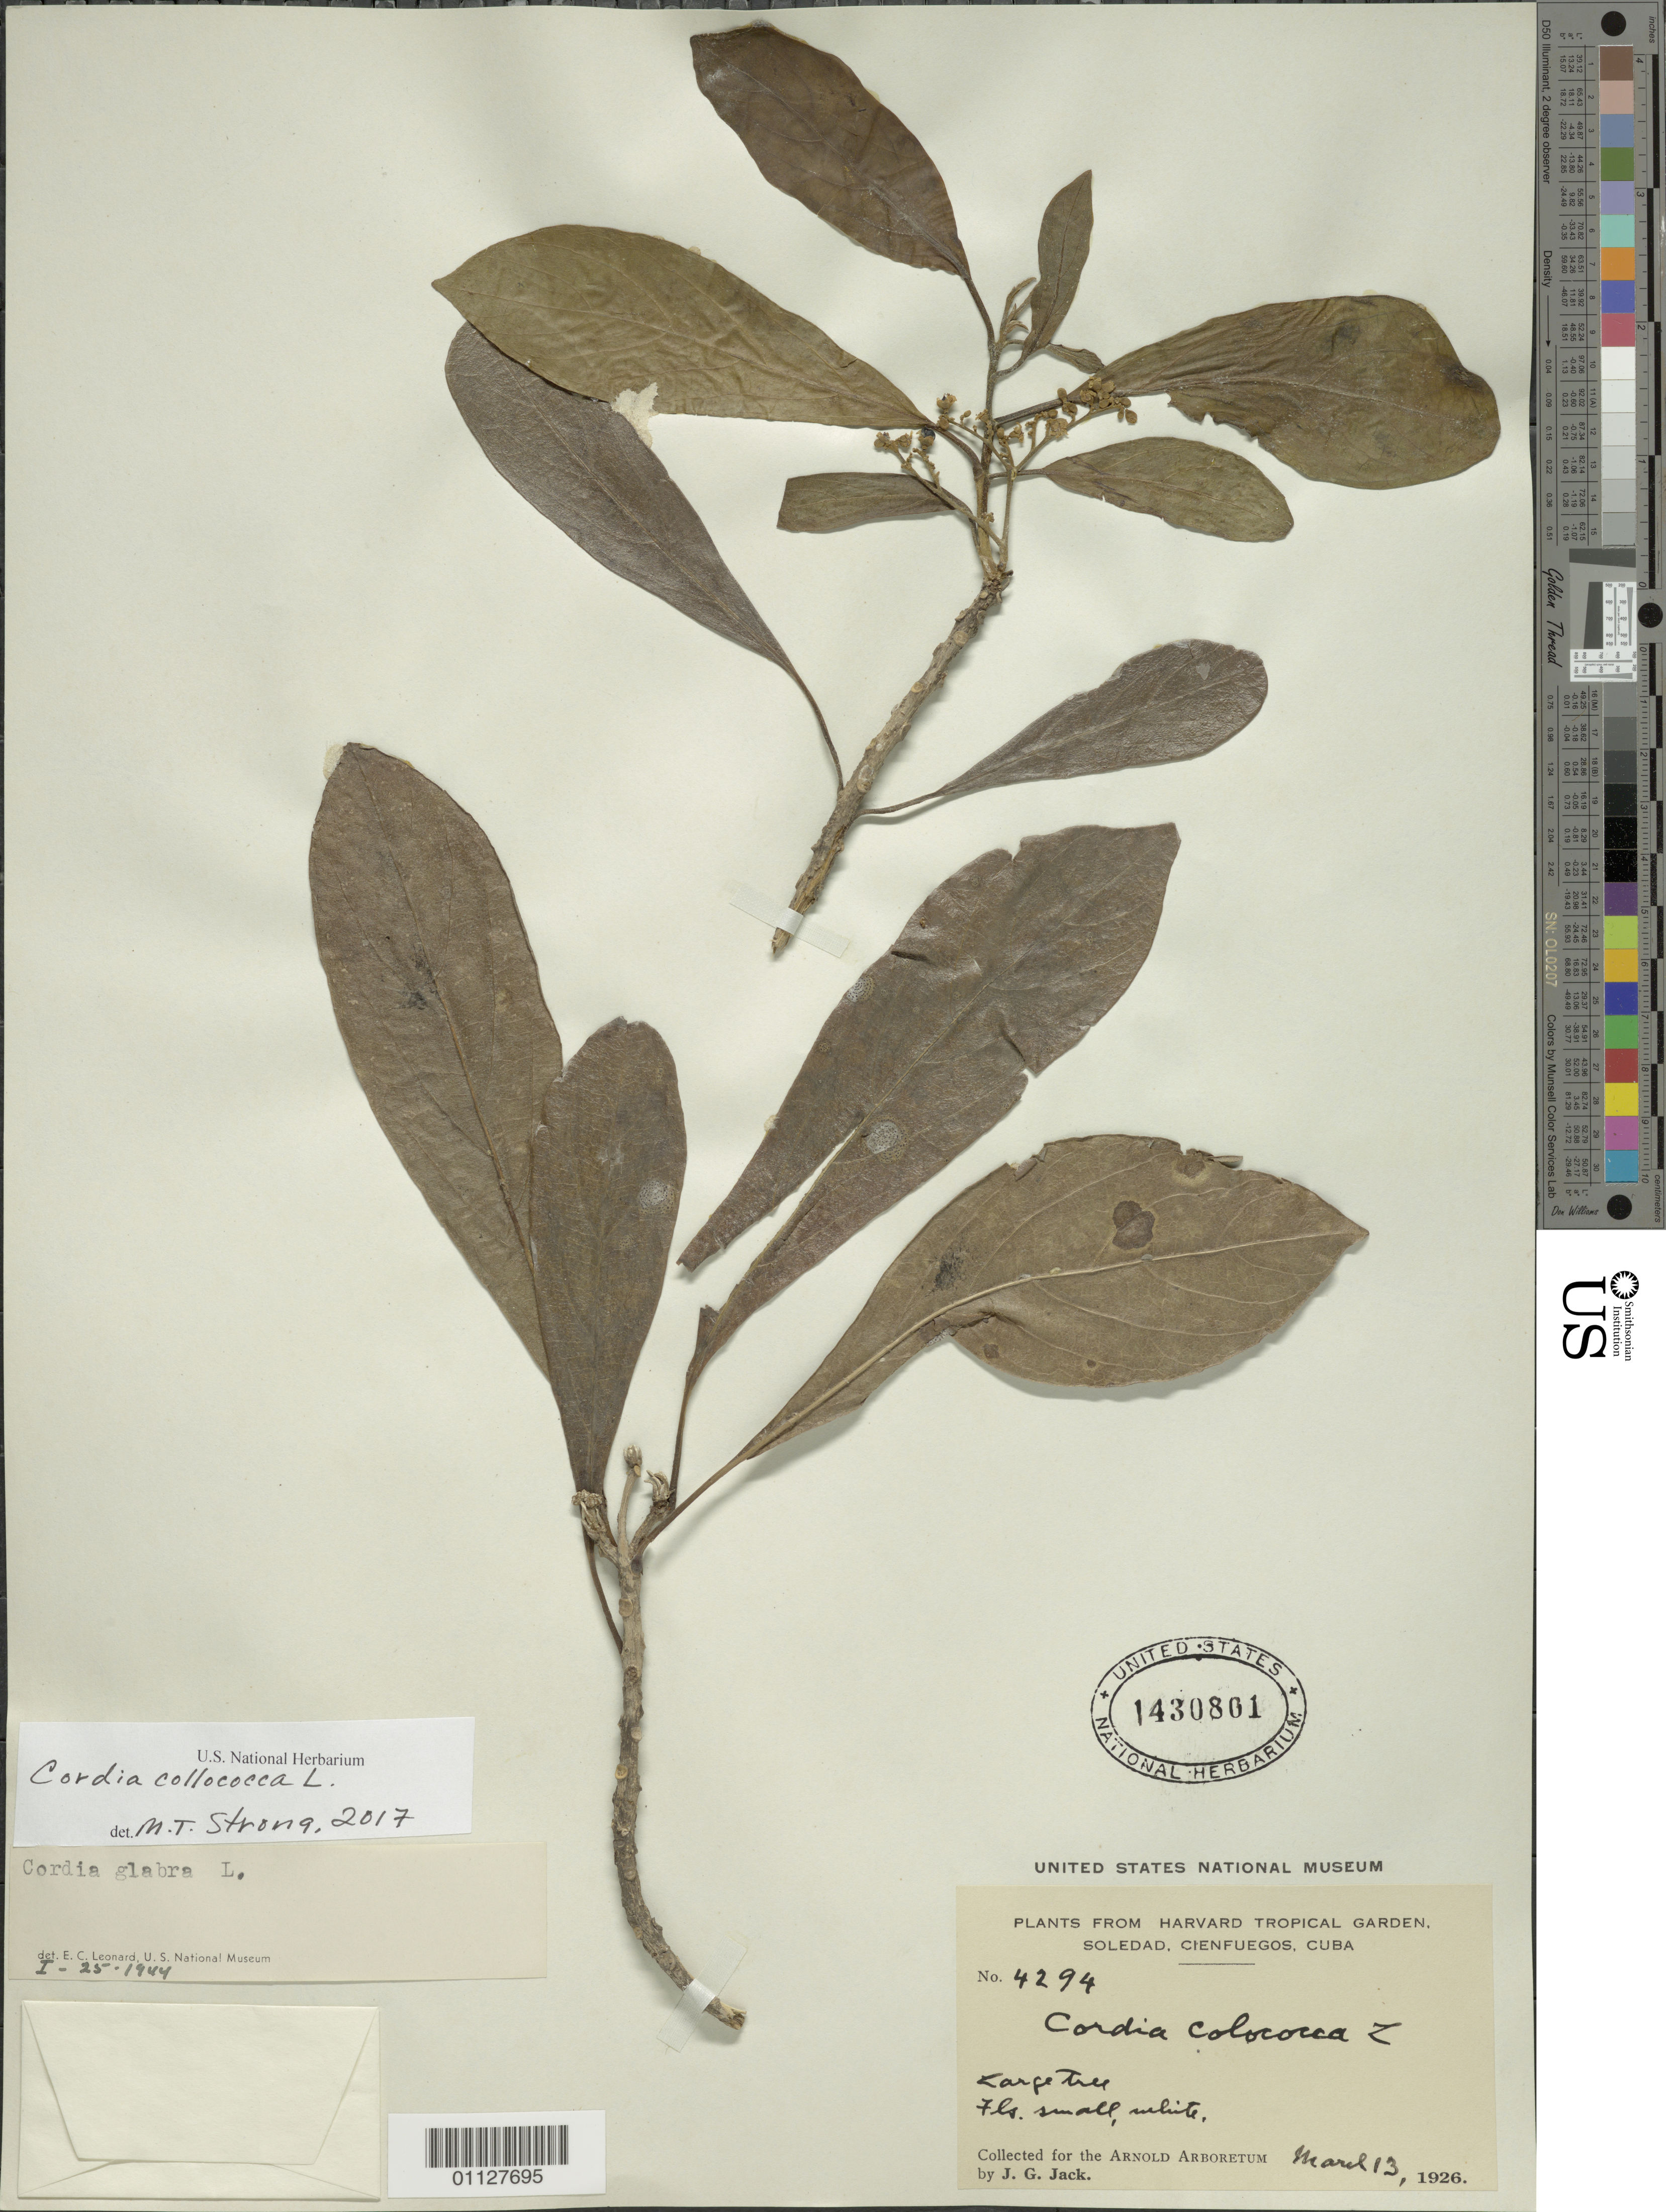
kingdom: Plantae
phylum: Tracheophyta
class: Magnoliopsida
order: Boraginales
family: Cordiaceae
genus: Cordia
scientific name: Cordia collococca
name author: L.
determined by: Strong, Mark T., (BOT), Smithsonian Institution - National Museum of Natural History (UNITED STATES)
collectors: J. G. Jack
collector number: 4294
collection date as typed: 13 Mar 1926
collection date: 1926-03-13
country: Cuba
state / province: Cienfuegos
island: Cuba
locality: Soledad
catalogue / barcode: US 1430801